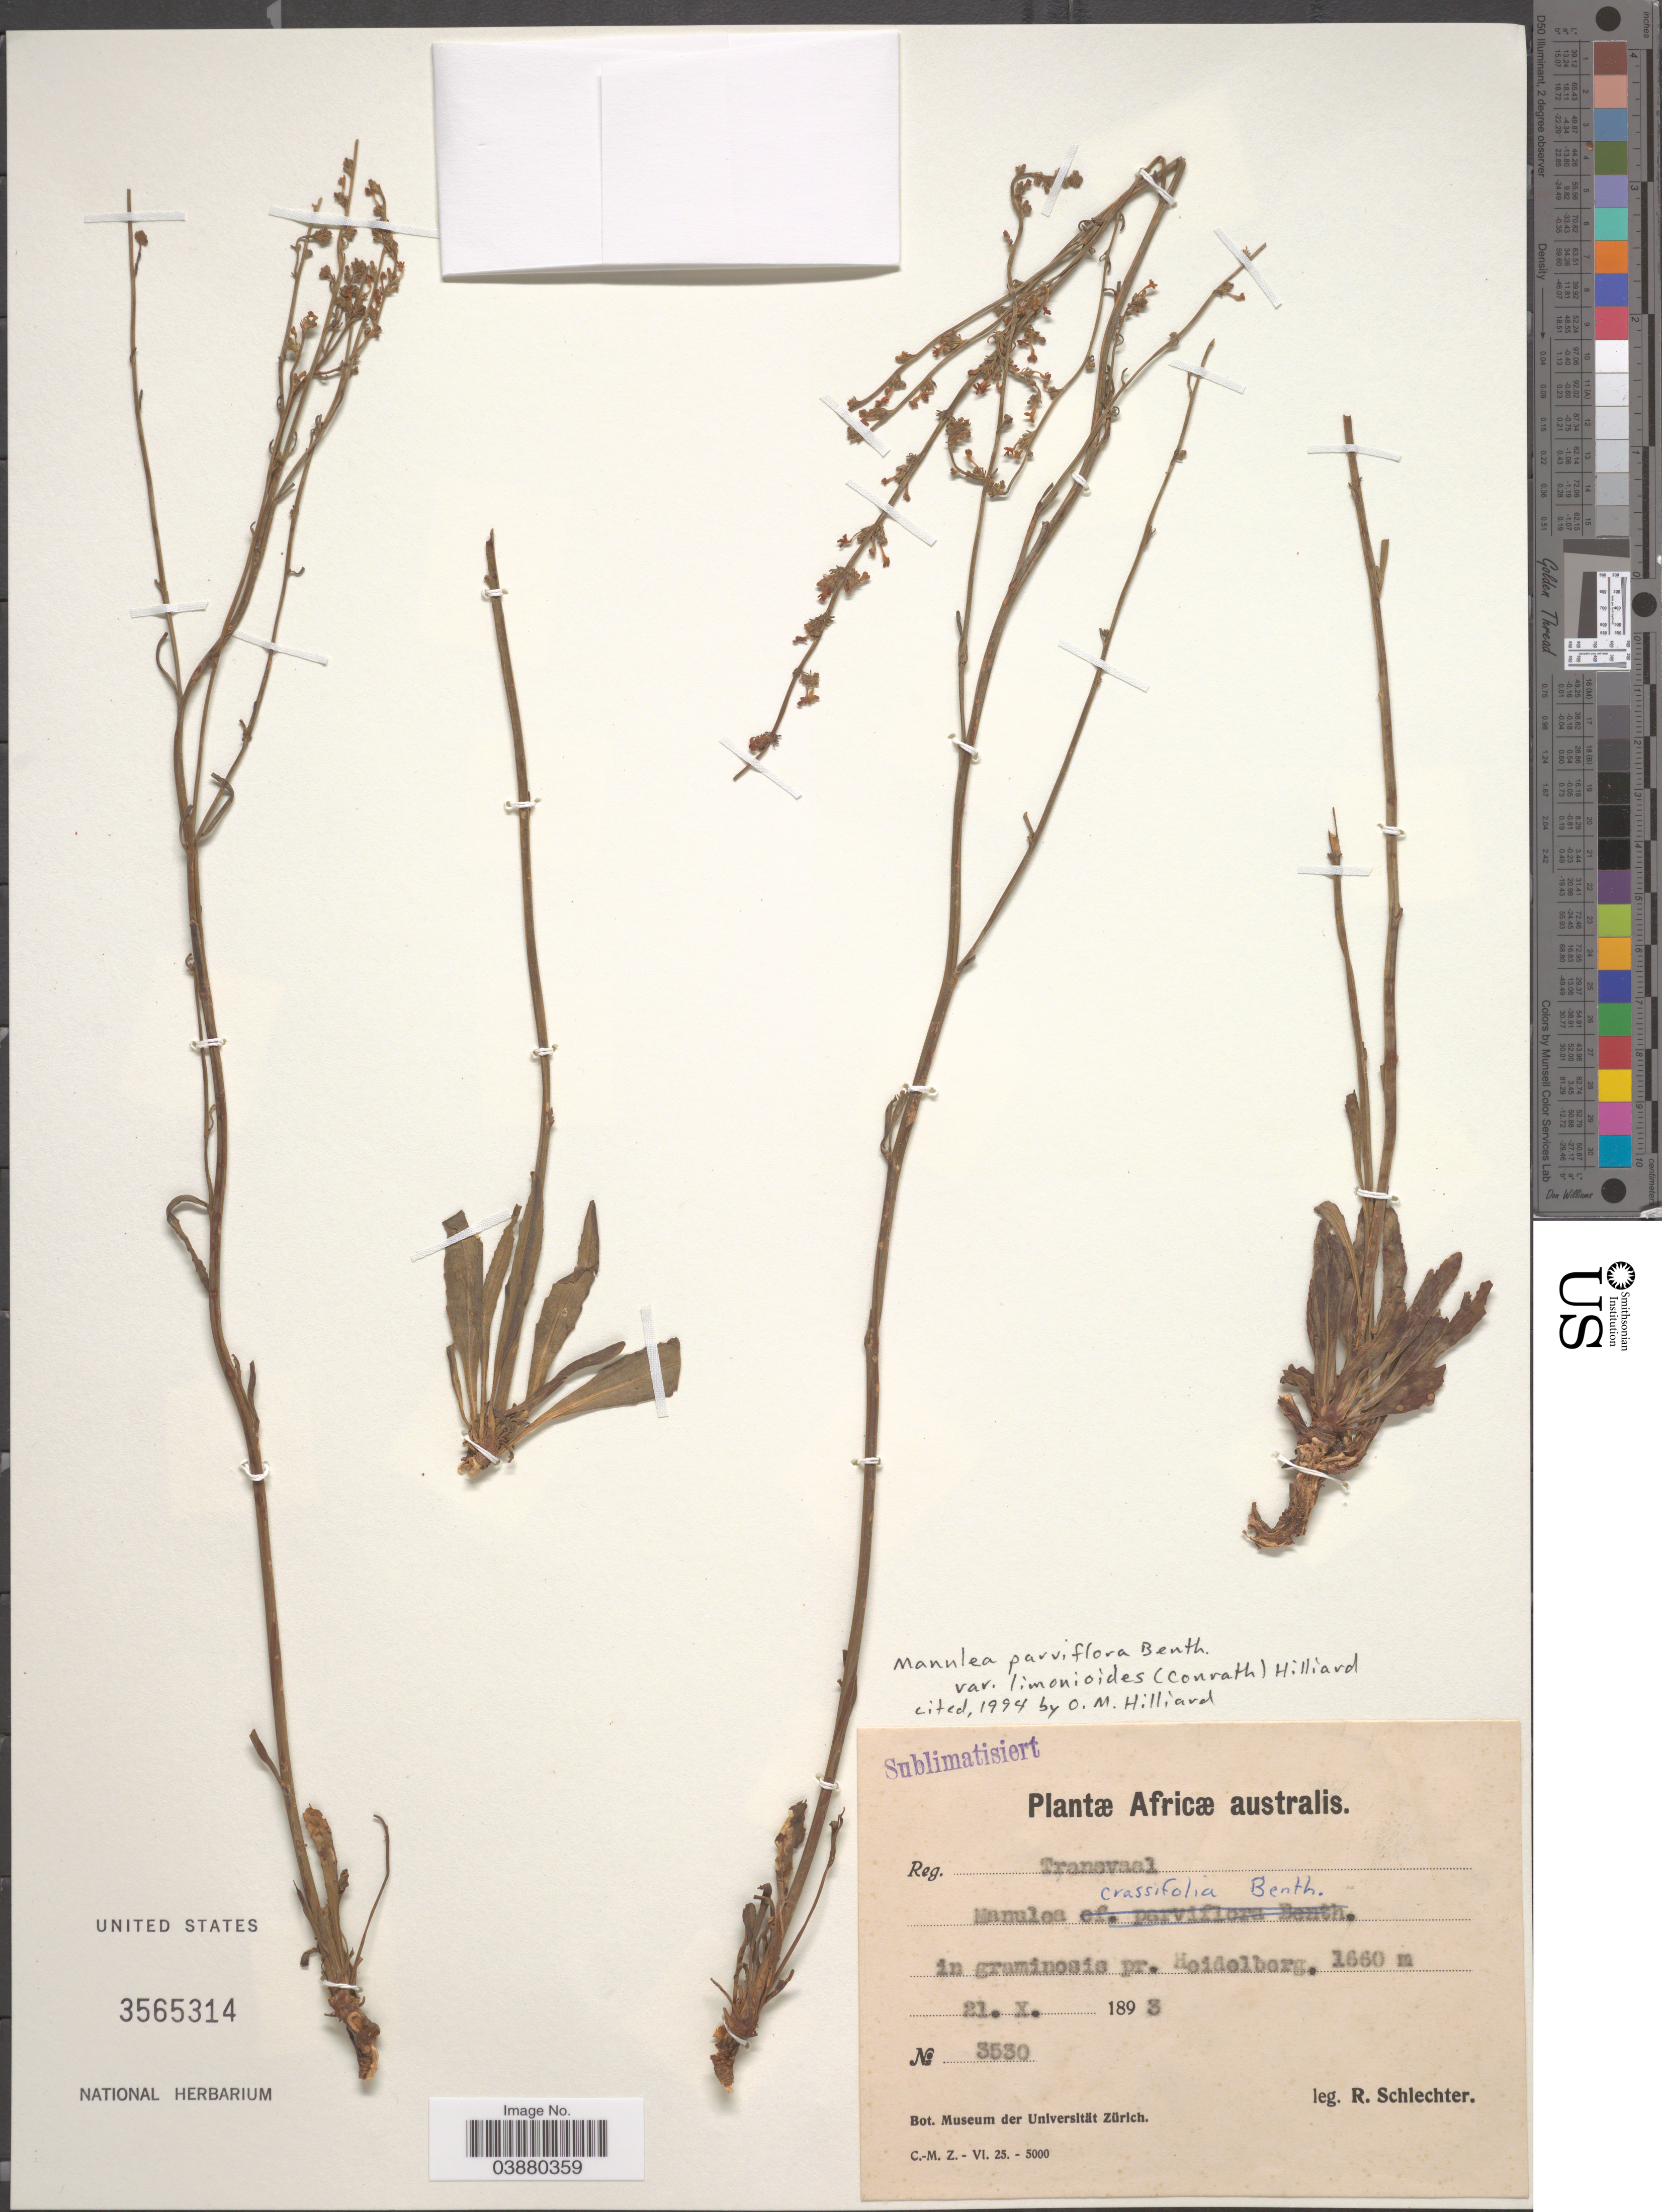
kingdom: Plantae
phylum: Tracheophyta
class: Magnoliopsida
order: Lamiales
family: Scrophulariaceae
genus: Manulea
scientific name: Manulea parviflora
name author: Benth.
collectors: F. R. R. Schlechter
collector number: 3530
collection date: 1893-10-21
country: South Africa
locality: Africæ australis. Reg. Transvaal. In graminosis pr. Heidelberg.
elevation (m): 1660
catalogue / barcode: US 3565314